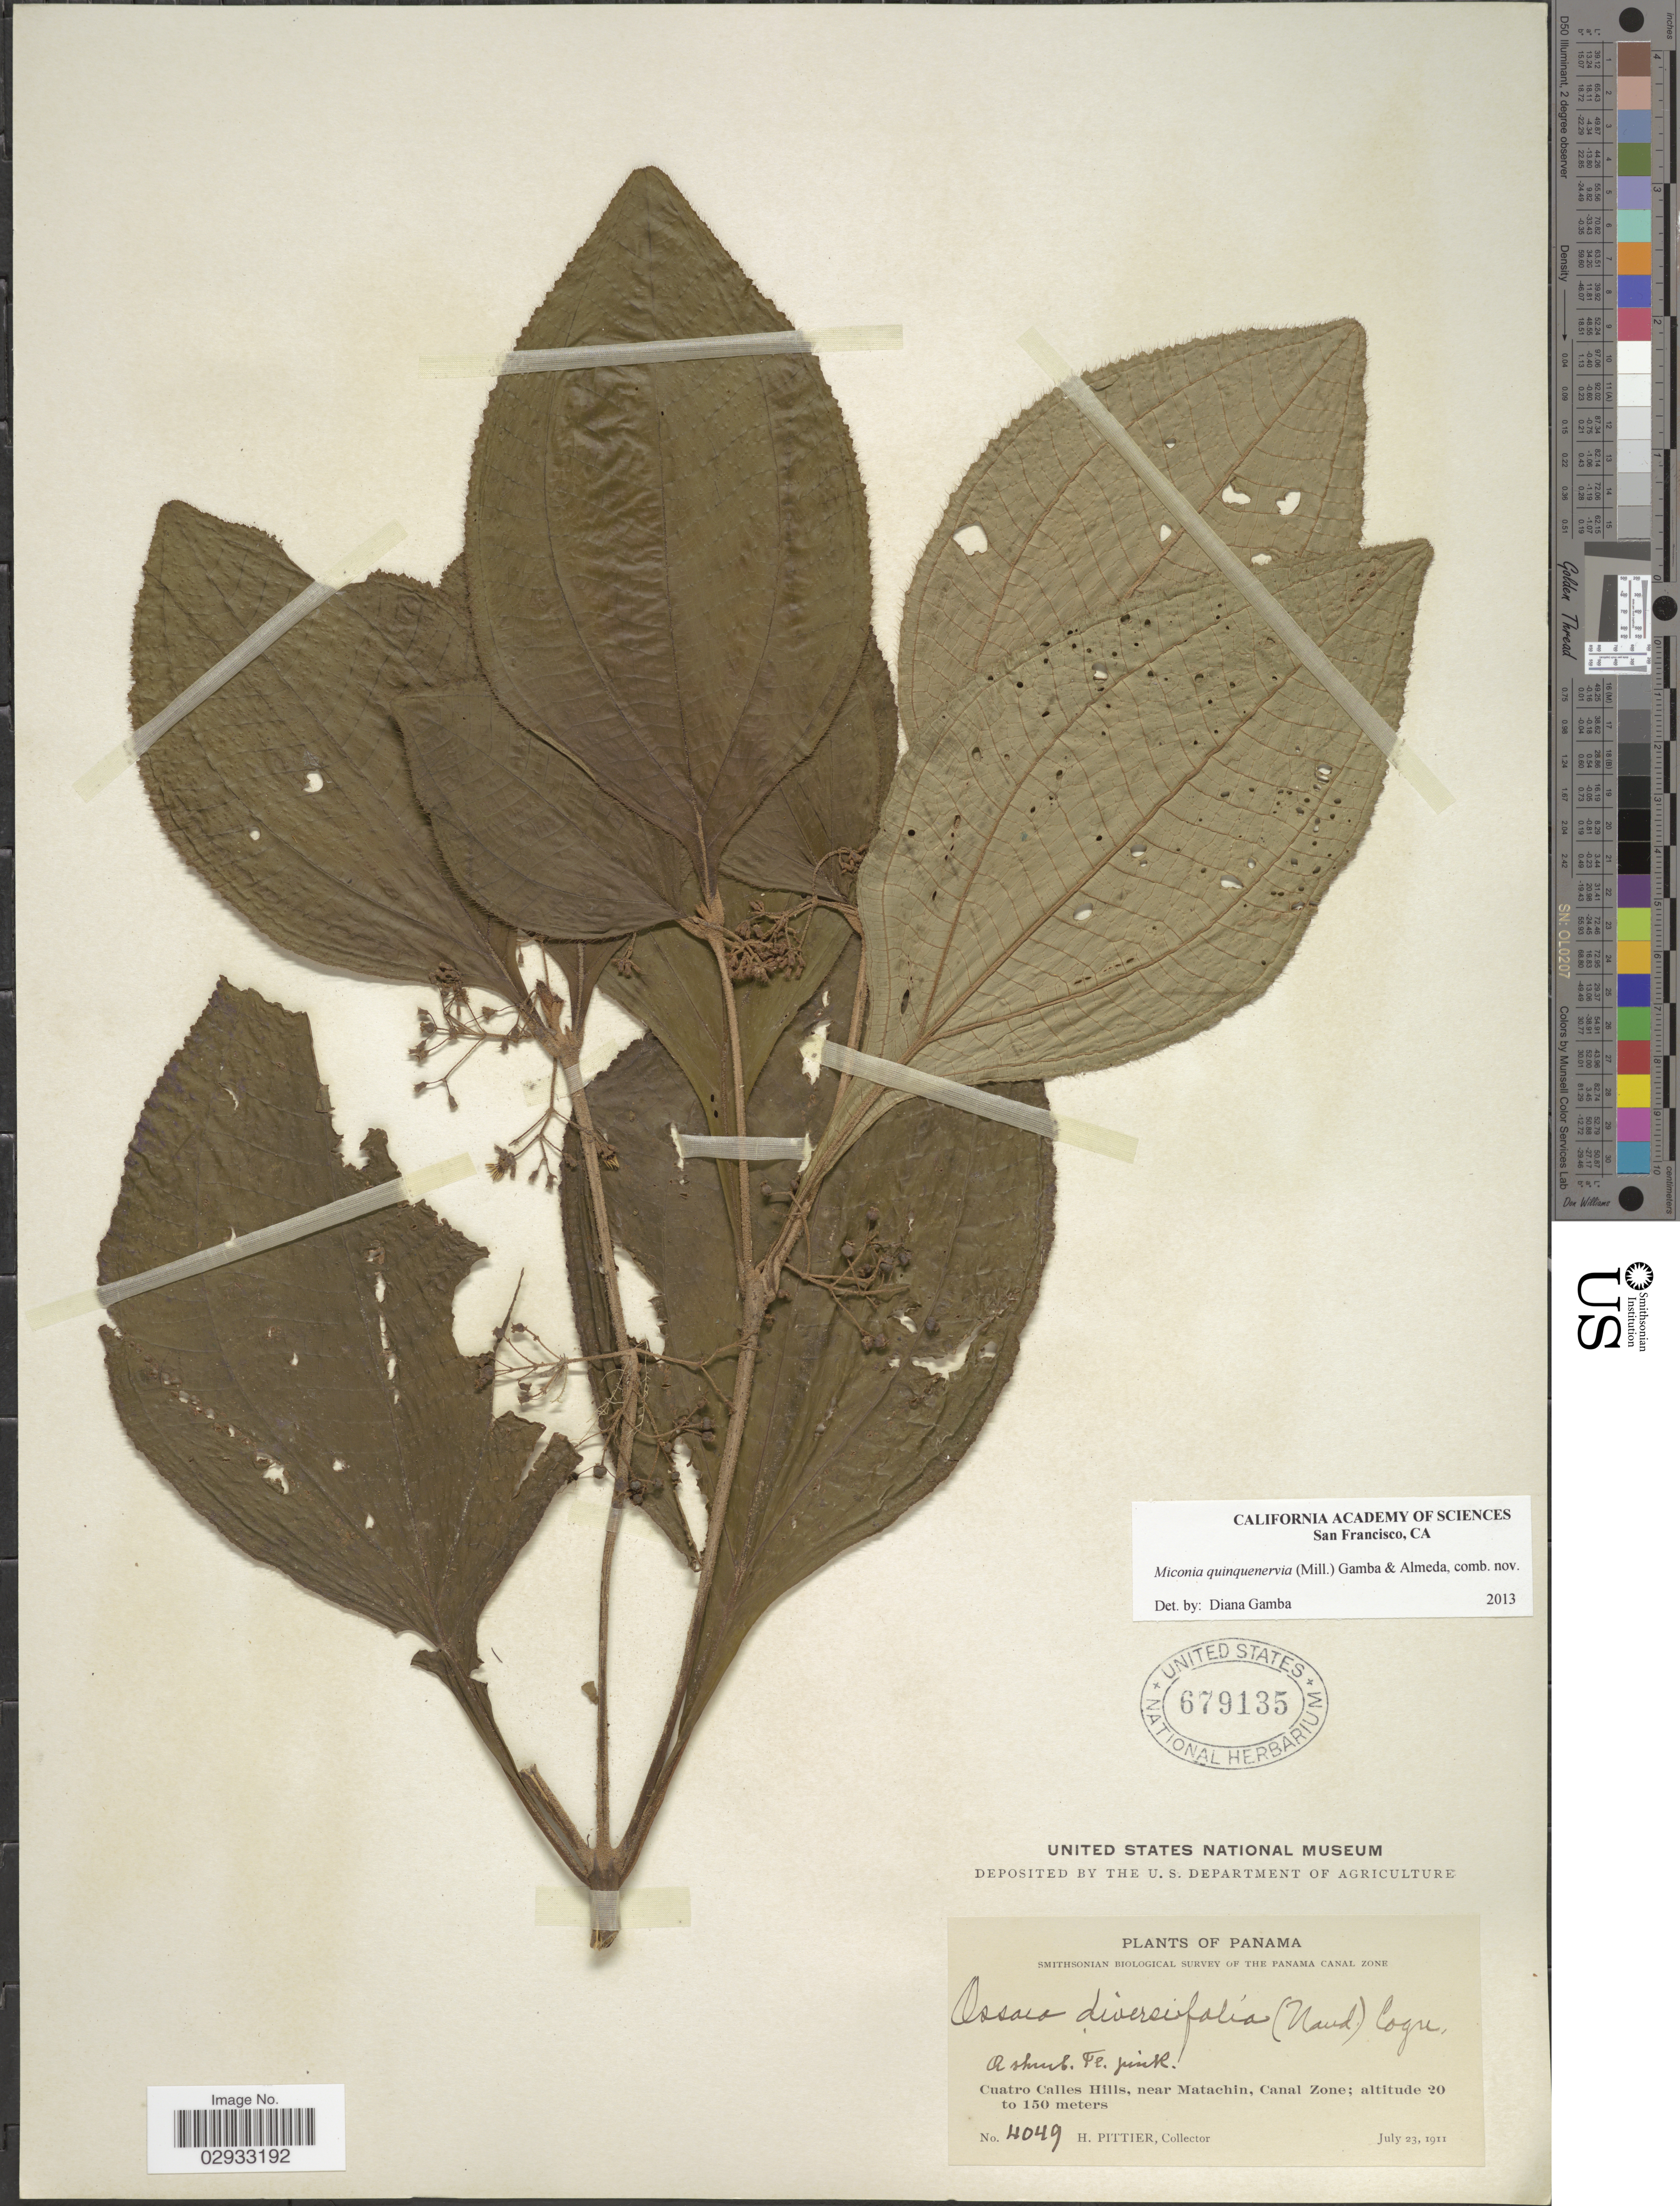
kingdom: Plantae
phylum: Tracheophyta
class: Magnoliopsida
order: Myrtales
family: Melastomataceae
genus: Miconia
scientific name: Miconia quinquenervia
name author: (Mill.) Gamba & Almeda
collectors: H. F. Pittier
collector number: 4049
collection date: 1911-07-23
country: Panama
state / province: Colón / Panamá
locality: Cuatro Calles Hills, near Matachin, Canal Zone.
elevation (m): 20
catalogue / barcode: US 679135